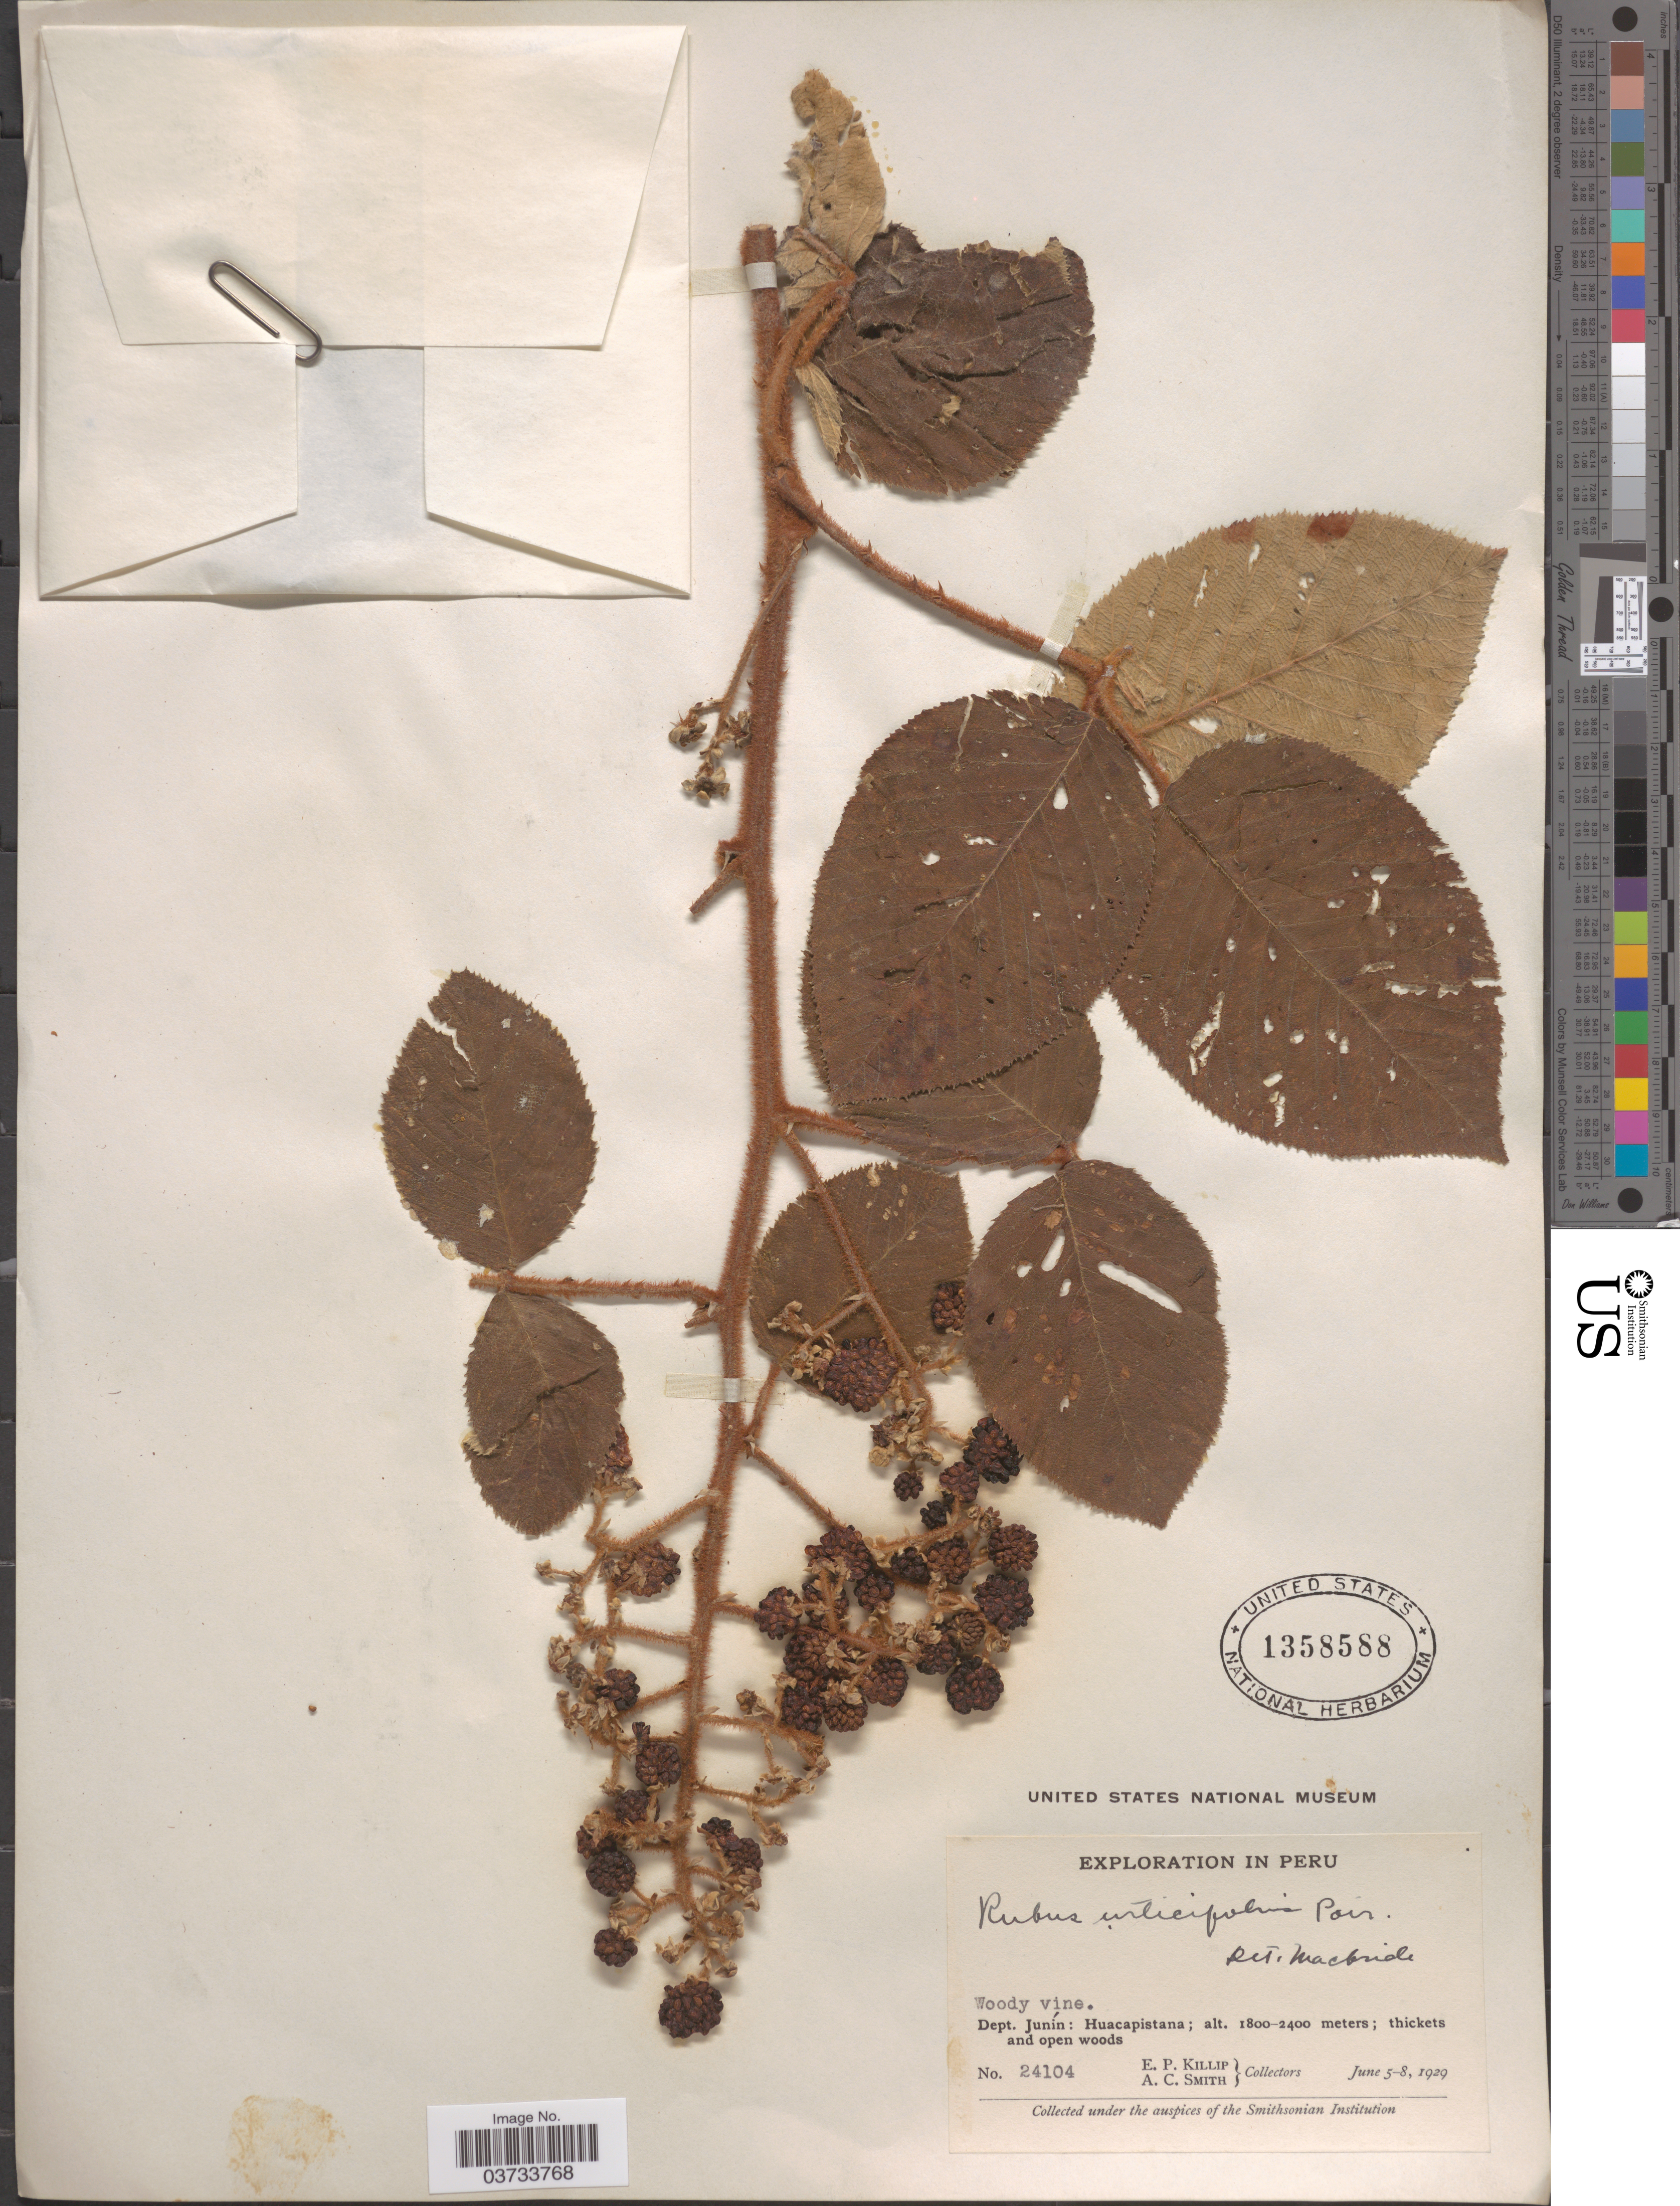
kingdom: Plantae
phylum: Tracheophyta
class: Magnoliopsida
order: Rosales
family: Rosaceae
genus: Rubus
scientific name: Rubus urticifolius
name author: Poir.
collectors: E. P. Killip & A. C. Smith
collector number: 24104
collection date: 1929-06-05/1929-06-08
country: Peru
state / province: Junín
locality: Dept. Junín: Huacapistana.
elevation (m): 1800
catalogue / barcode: US 1358588